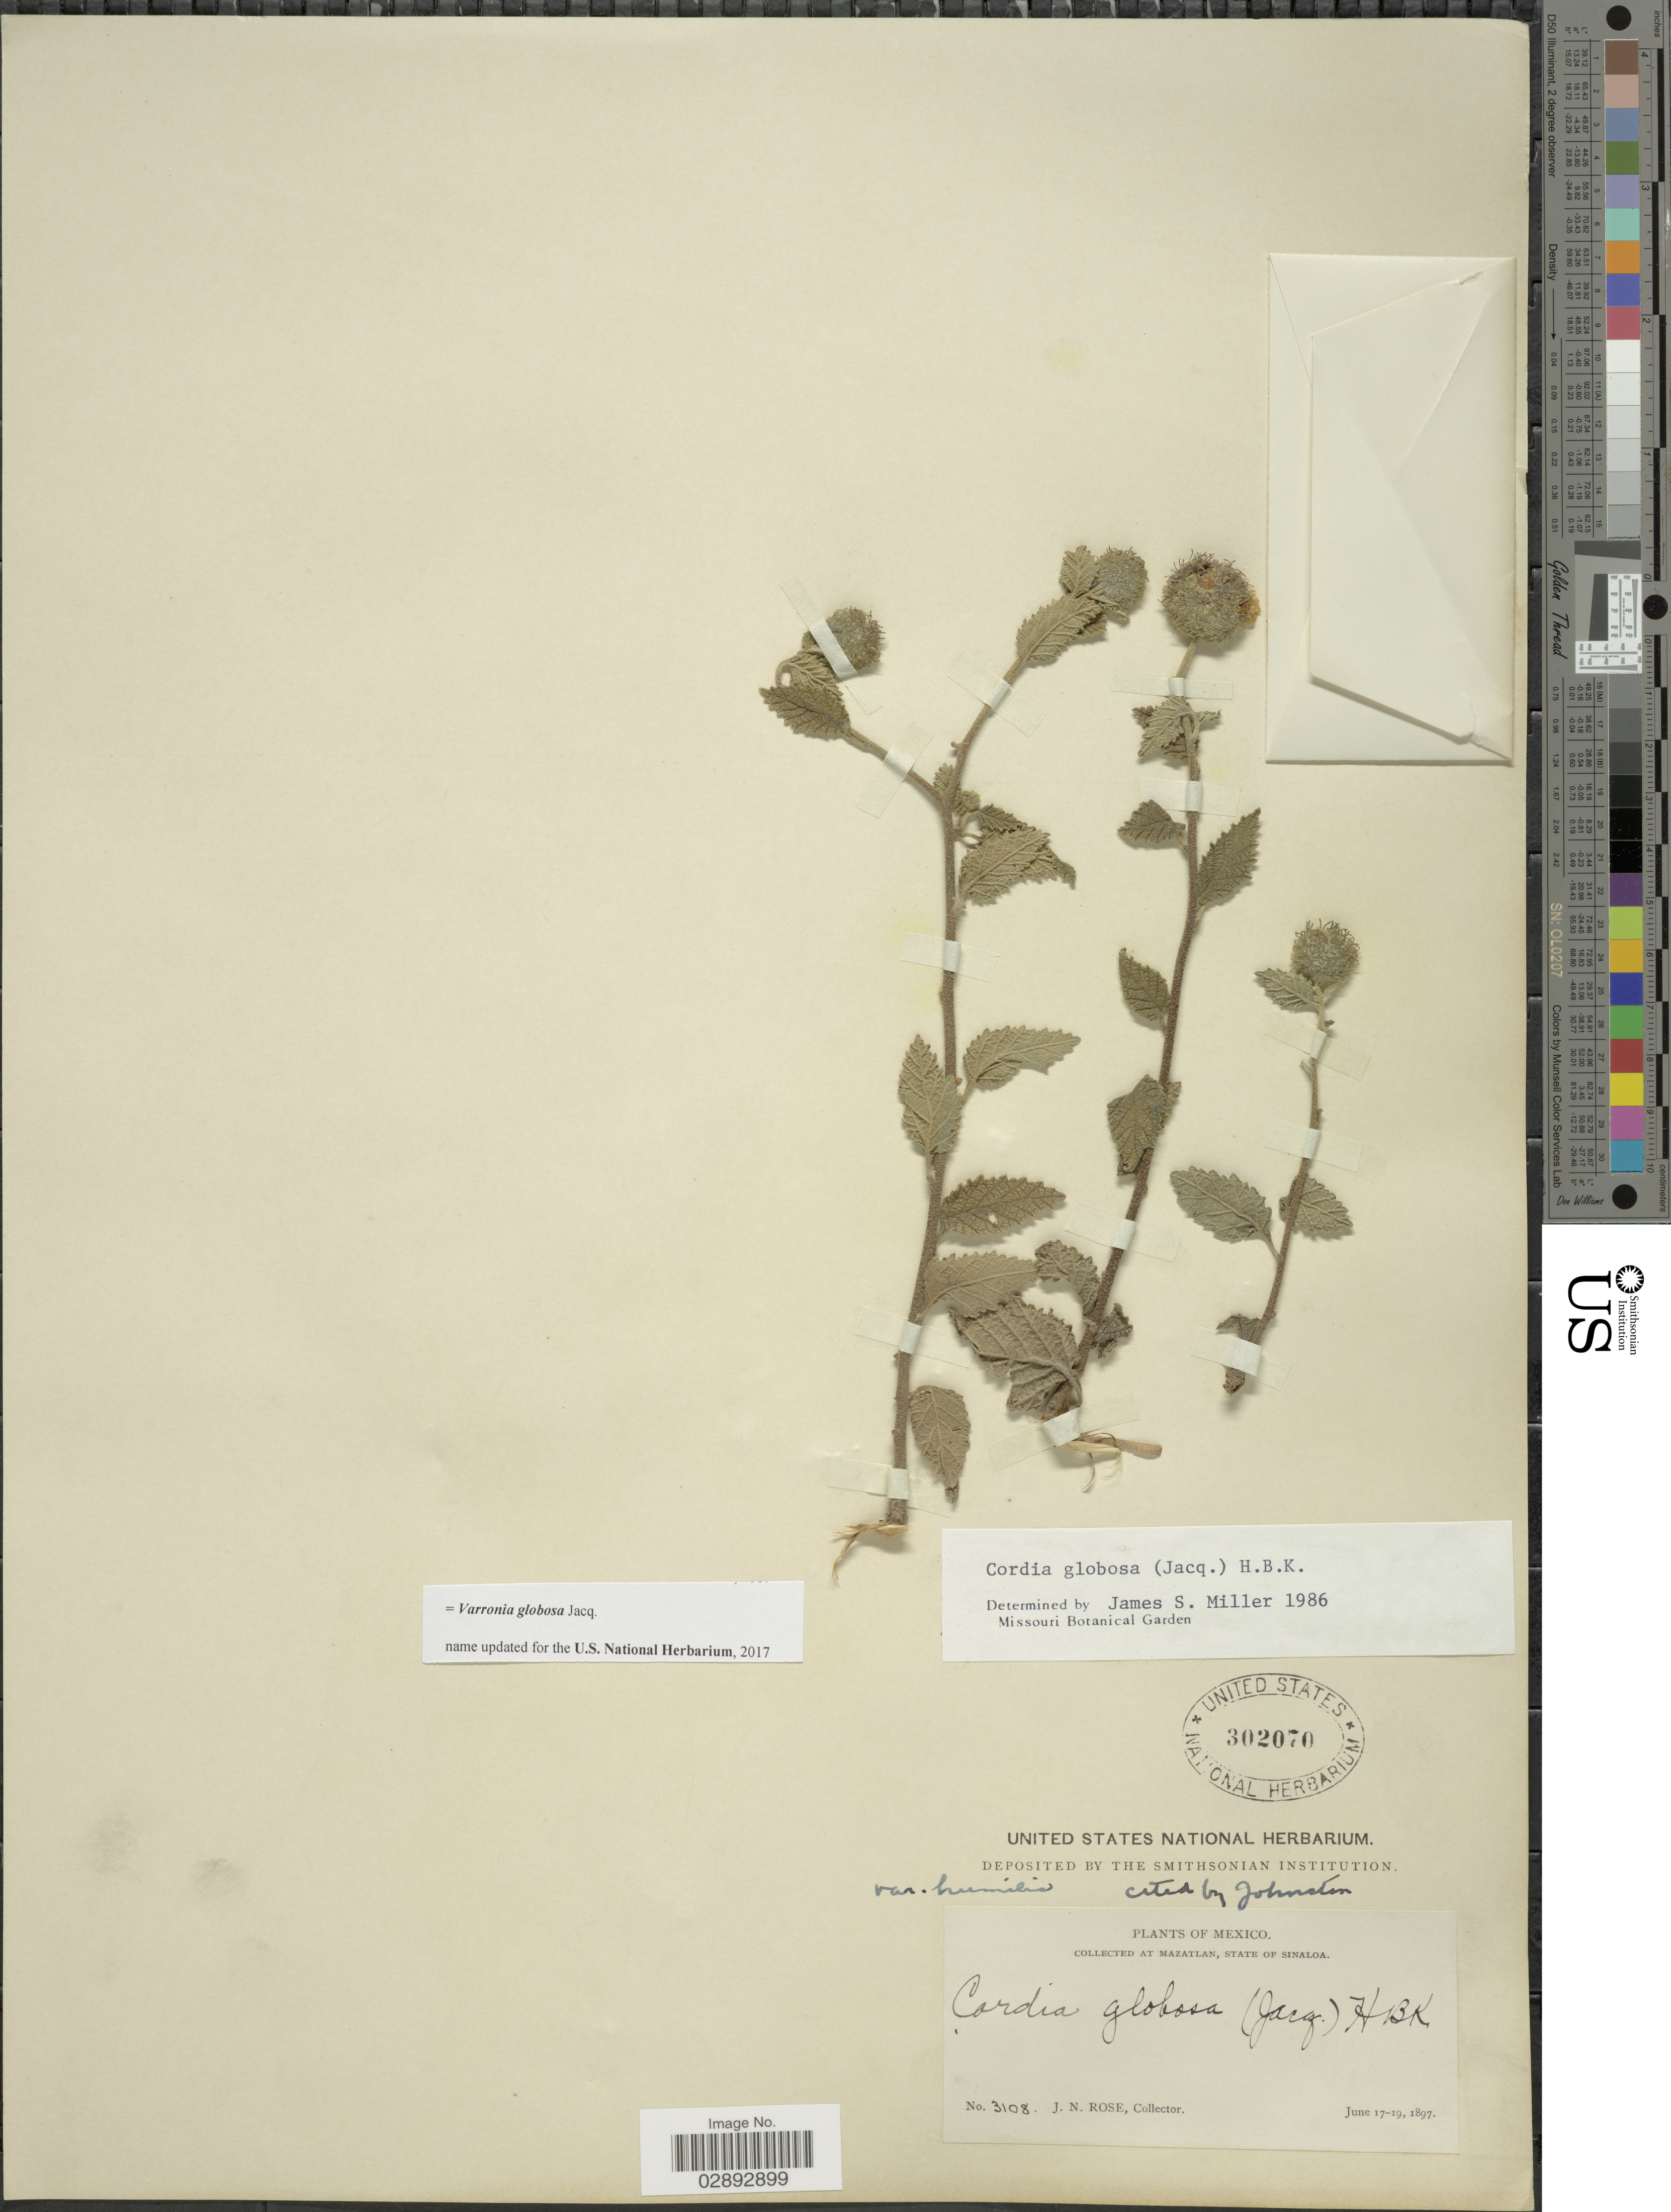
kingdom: Plantae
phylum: Tracheophyta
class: Magnoliopsida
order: Boraginales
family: Cordiaceae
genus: Varronia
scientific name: Varronia globosa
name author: Jacq.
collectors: J. N. Rose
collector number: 3108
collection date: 1897-06-17/1897-06-19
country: Mexico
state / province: Sinaloa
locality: At Mazatlan, State of Sinaloa.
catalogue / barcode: US 302070